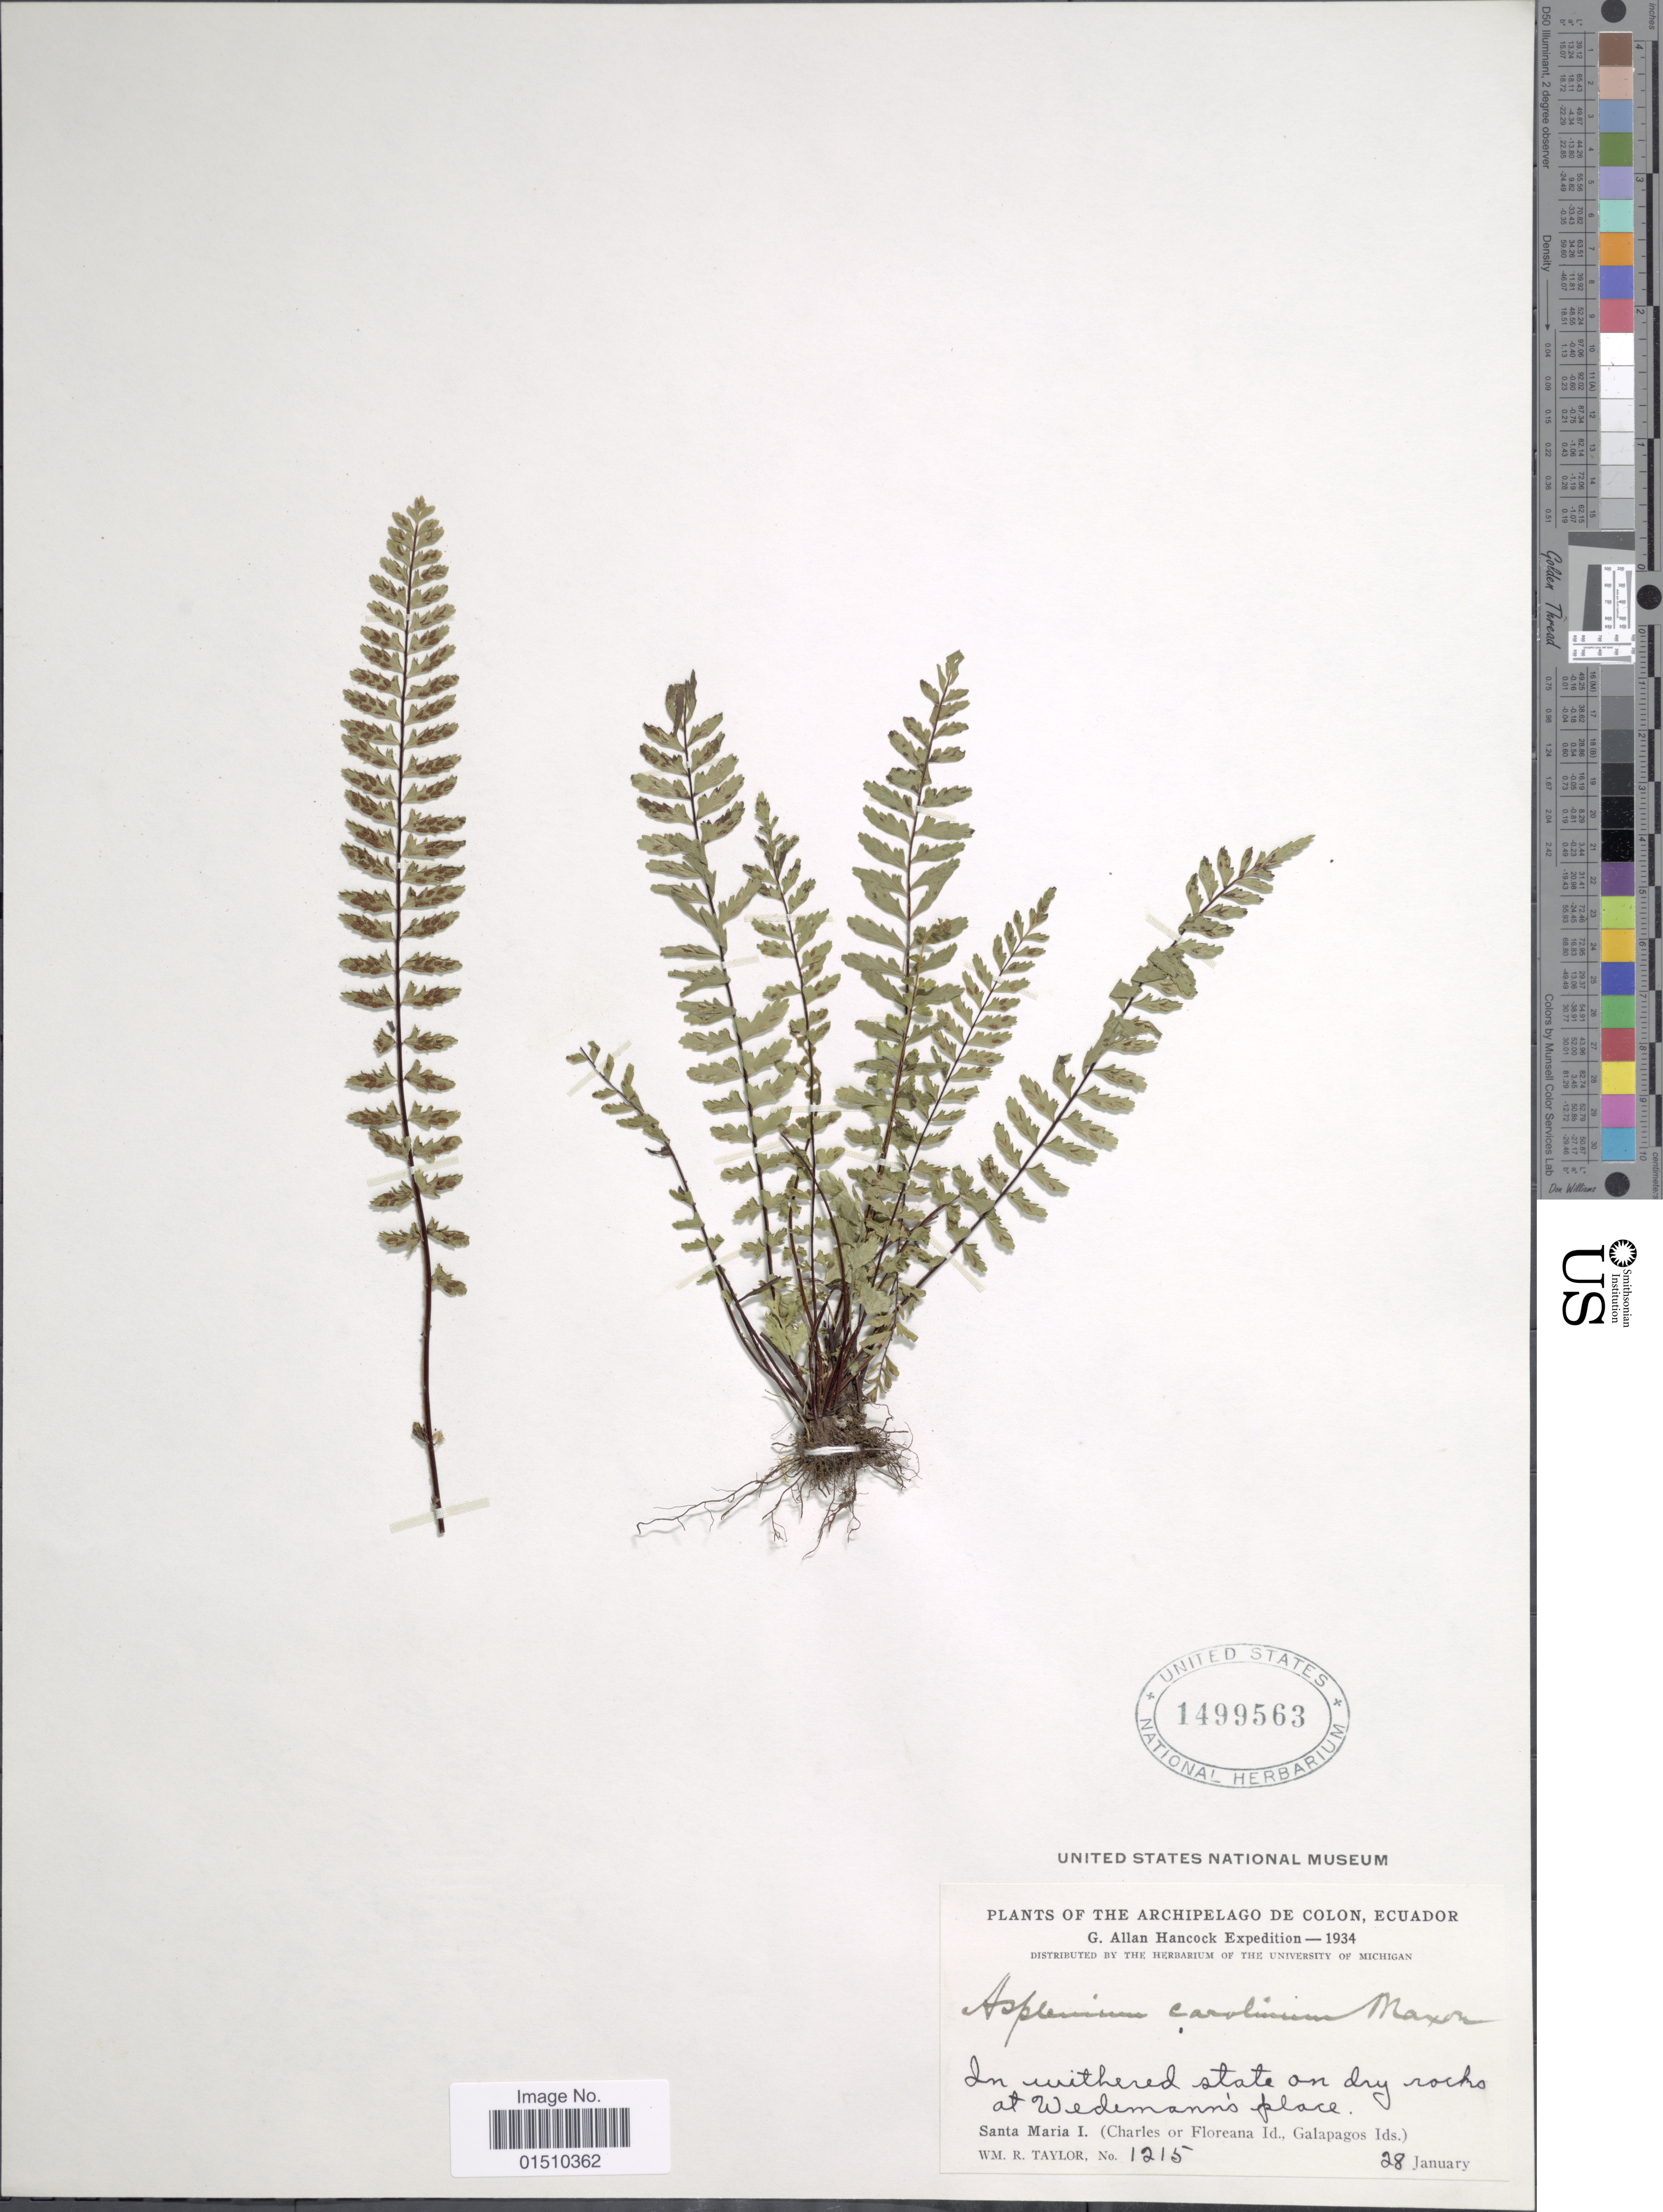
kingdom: Plantae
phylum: Tracheophyta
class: Polypodiopsida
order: Polypodiales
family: Aspleniaceae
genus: Asplenium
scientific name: Asplenium carolinum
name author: Maxon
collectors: W. R. Taylor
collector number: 1215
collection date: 1934-01-28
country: Ecuador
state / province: Colón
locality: The Archipelago de Colon, Ecuador, Santa Maria I. (Charles or Florena Id. Galapagos Ids.)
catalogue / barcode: US 1499563